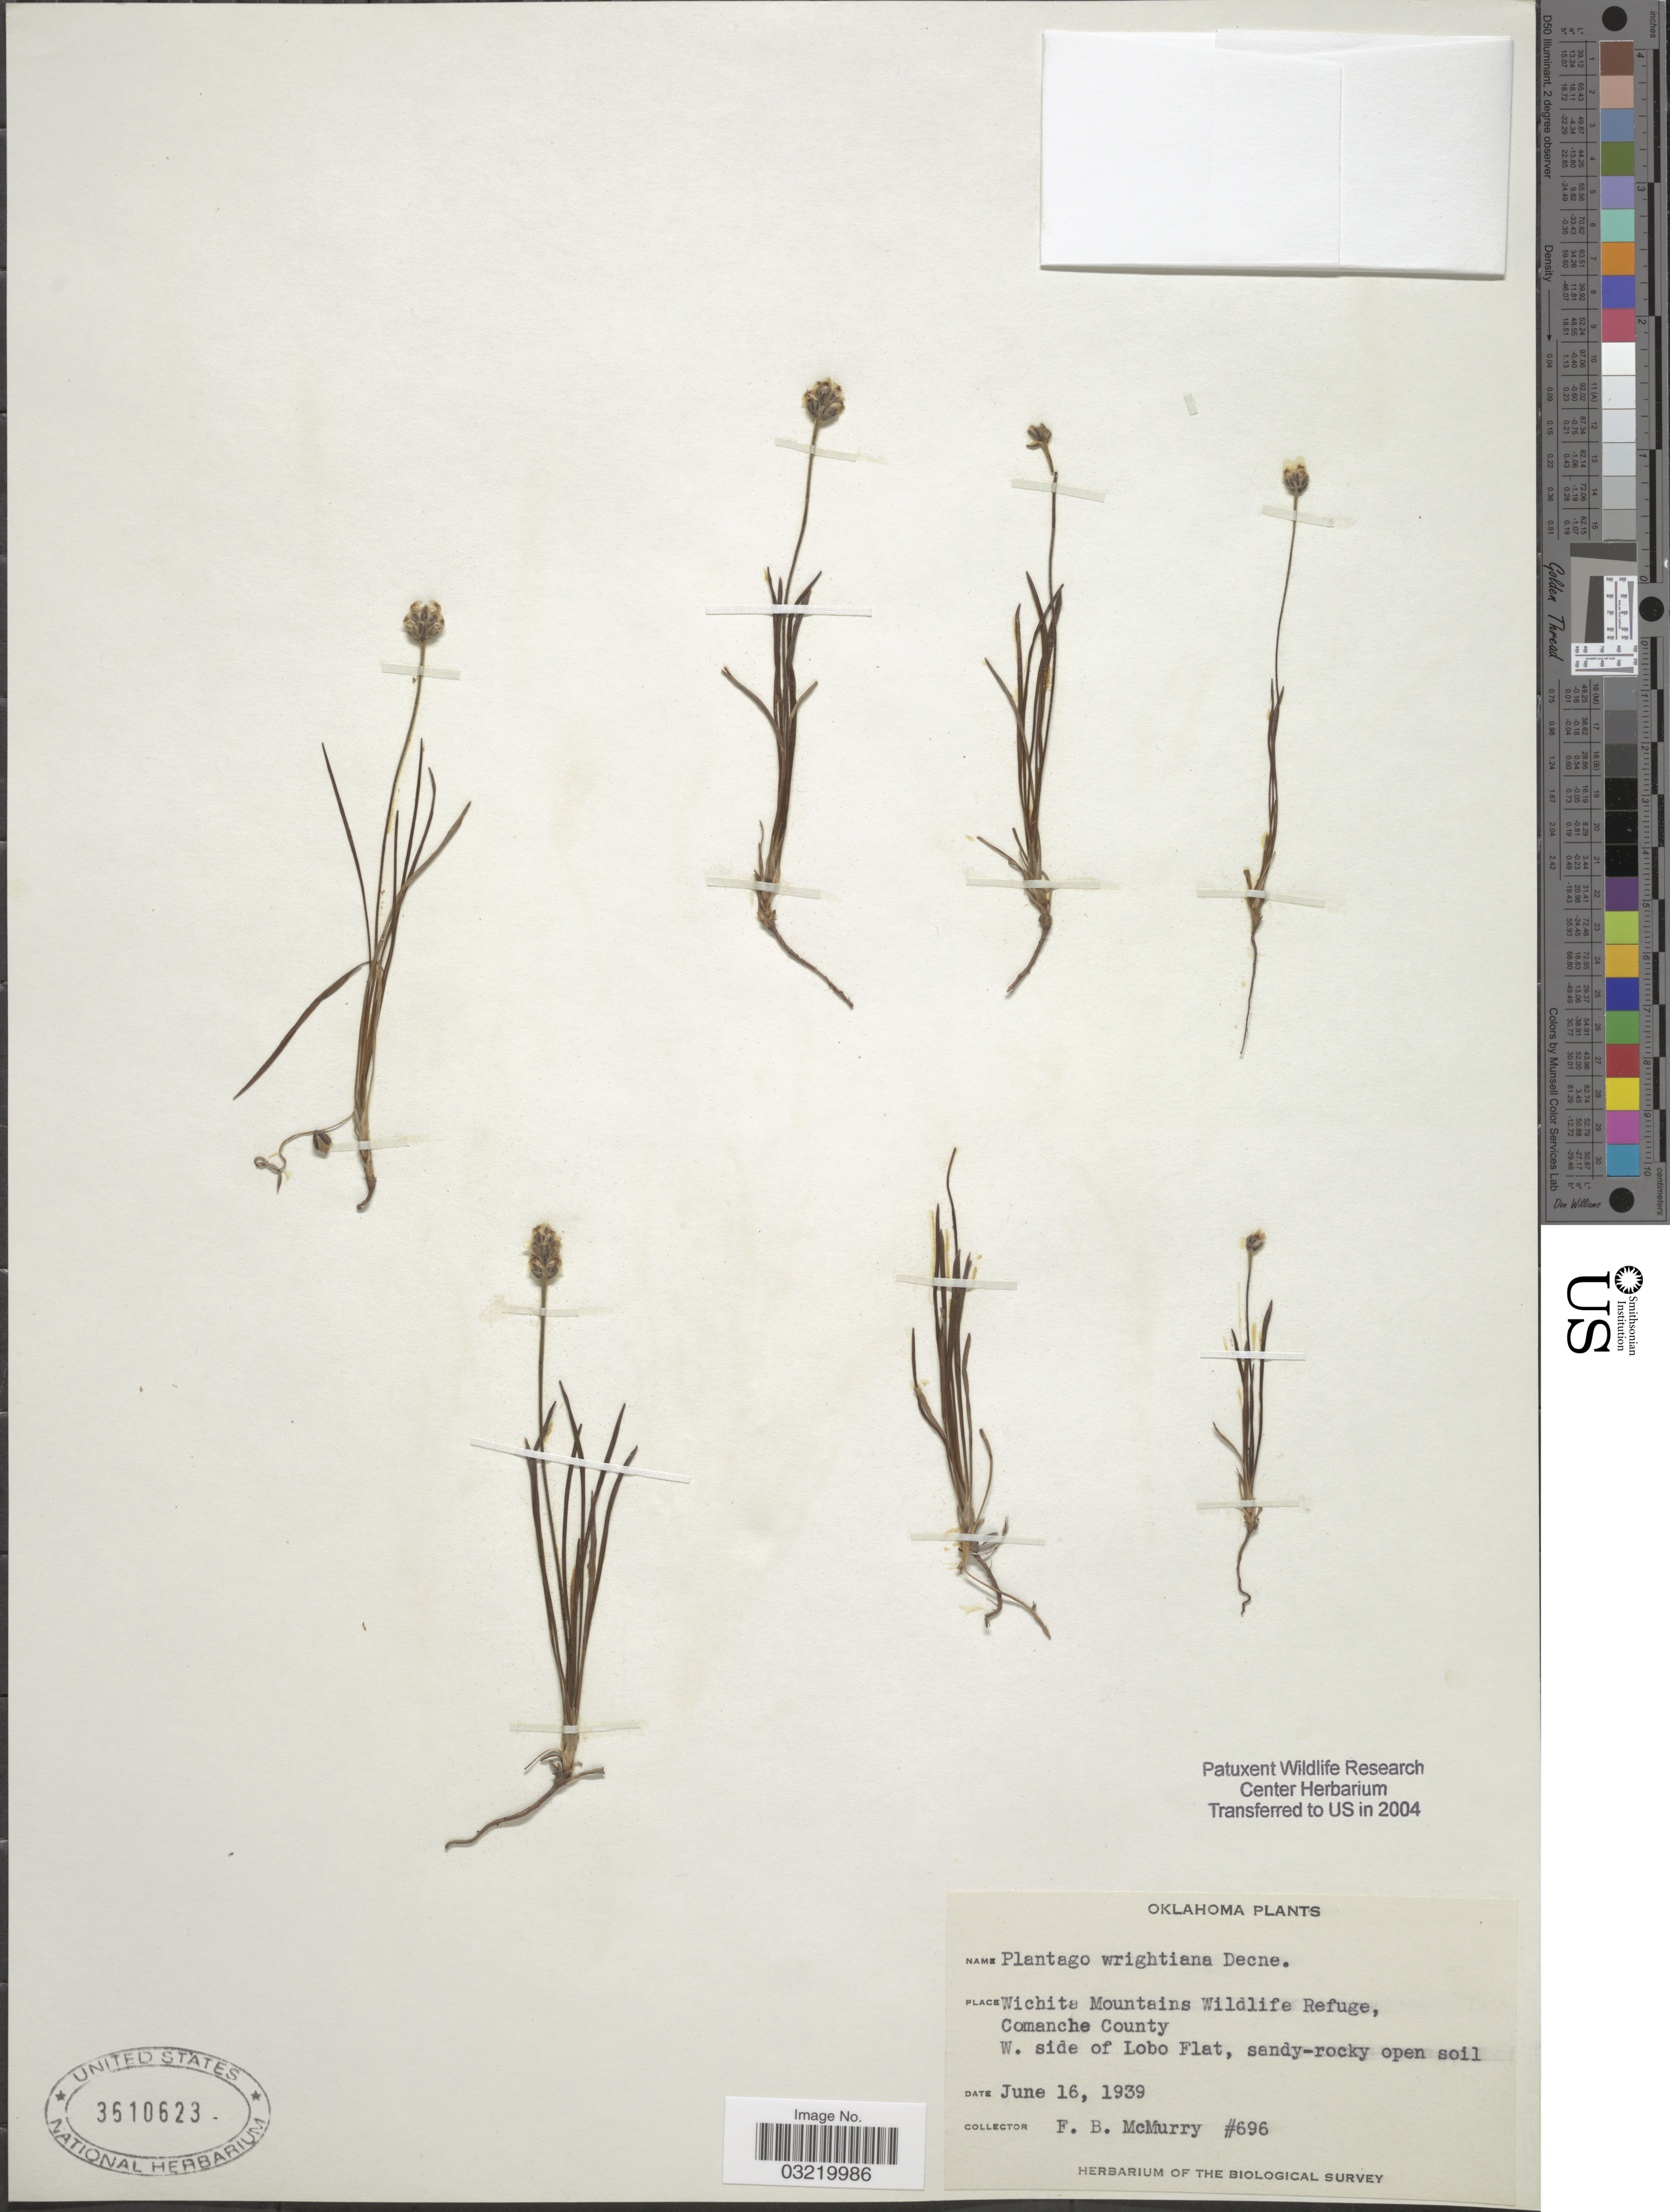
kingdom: Plantae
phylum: Tracheophyta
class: Magnoliopsida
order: Lamiales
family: Plantaginaceae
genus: Plantago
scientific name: Plantago wrightiana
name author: Decne. ex A. DC.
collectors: F. B. McMurry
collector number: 696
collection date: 1939-06-16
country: United States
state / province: Oklahoma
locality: Wichita Mountains Wildlife Refuge, Comanche County W. side of Lobo Flat.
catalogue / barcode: US 3610623